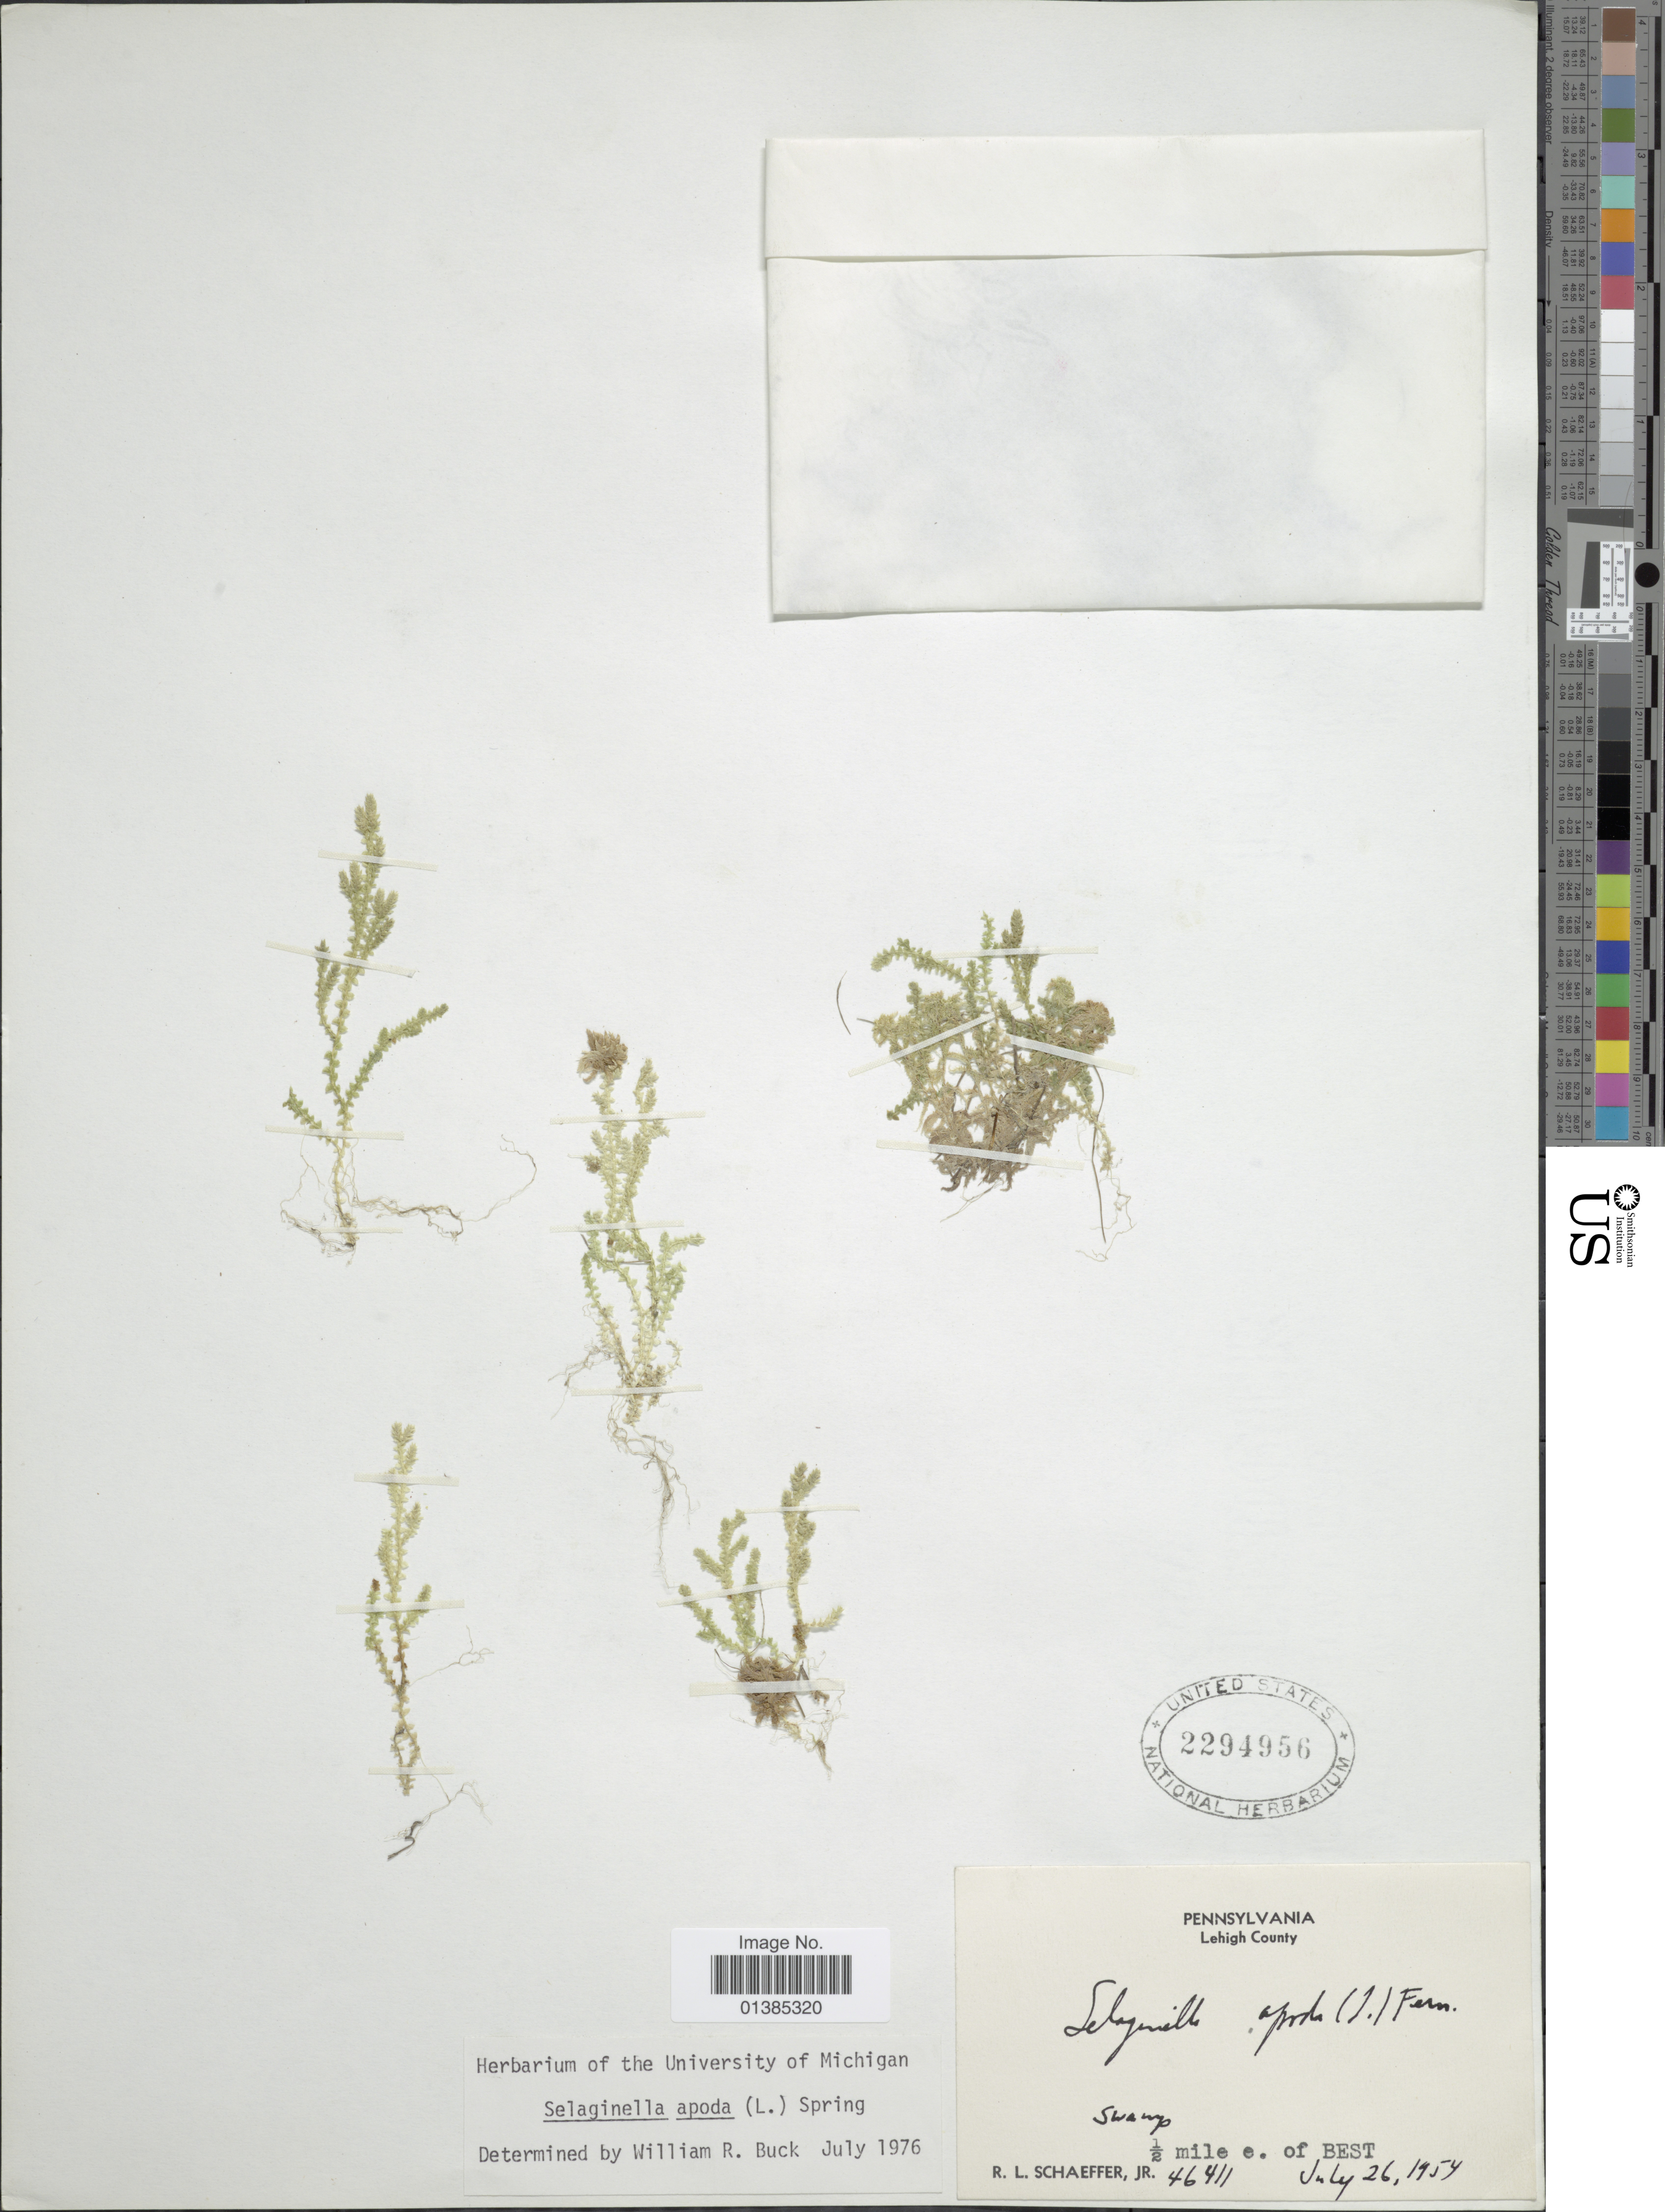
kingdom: Plantae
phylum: Tracheophyta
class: Lycopodiopsida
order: Selaginellales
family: Selaginellaceae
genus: Selaginella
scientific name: Selaginella apus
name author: Spring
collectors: R. L. Schaeffer Jr.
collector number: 46411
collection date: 1954-07-26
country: United States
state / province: Pennsylvania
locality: Lehigh County. ½ mile e. of Best.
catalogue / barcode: US 2294956